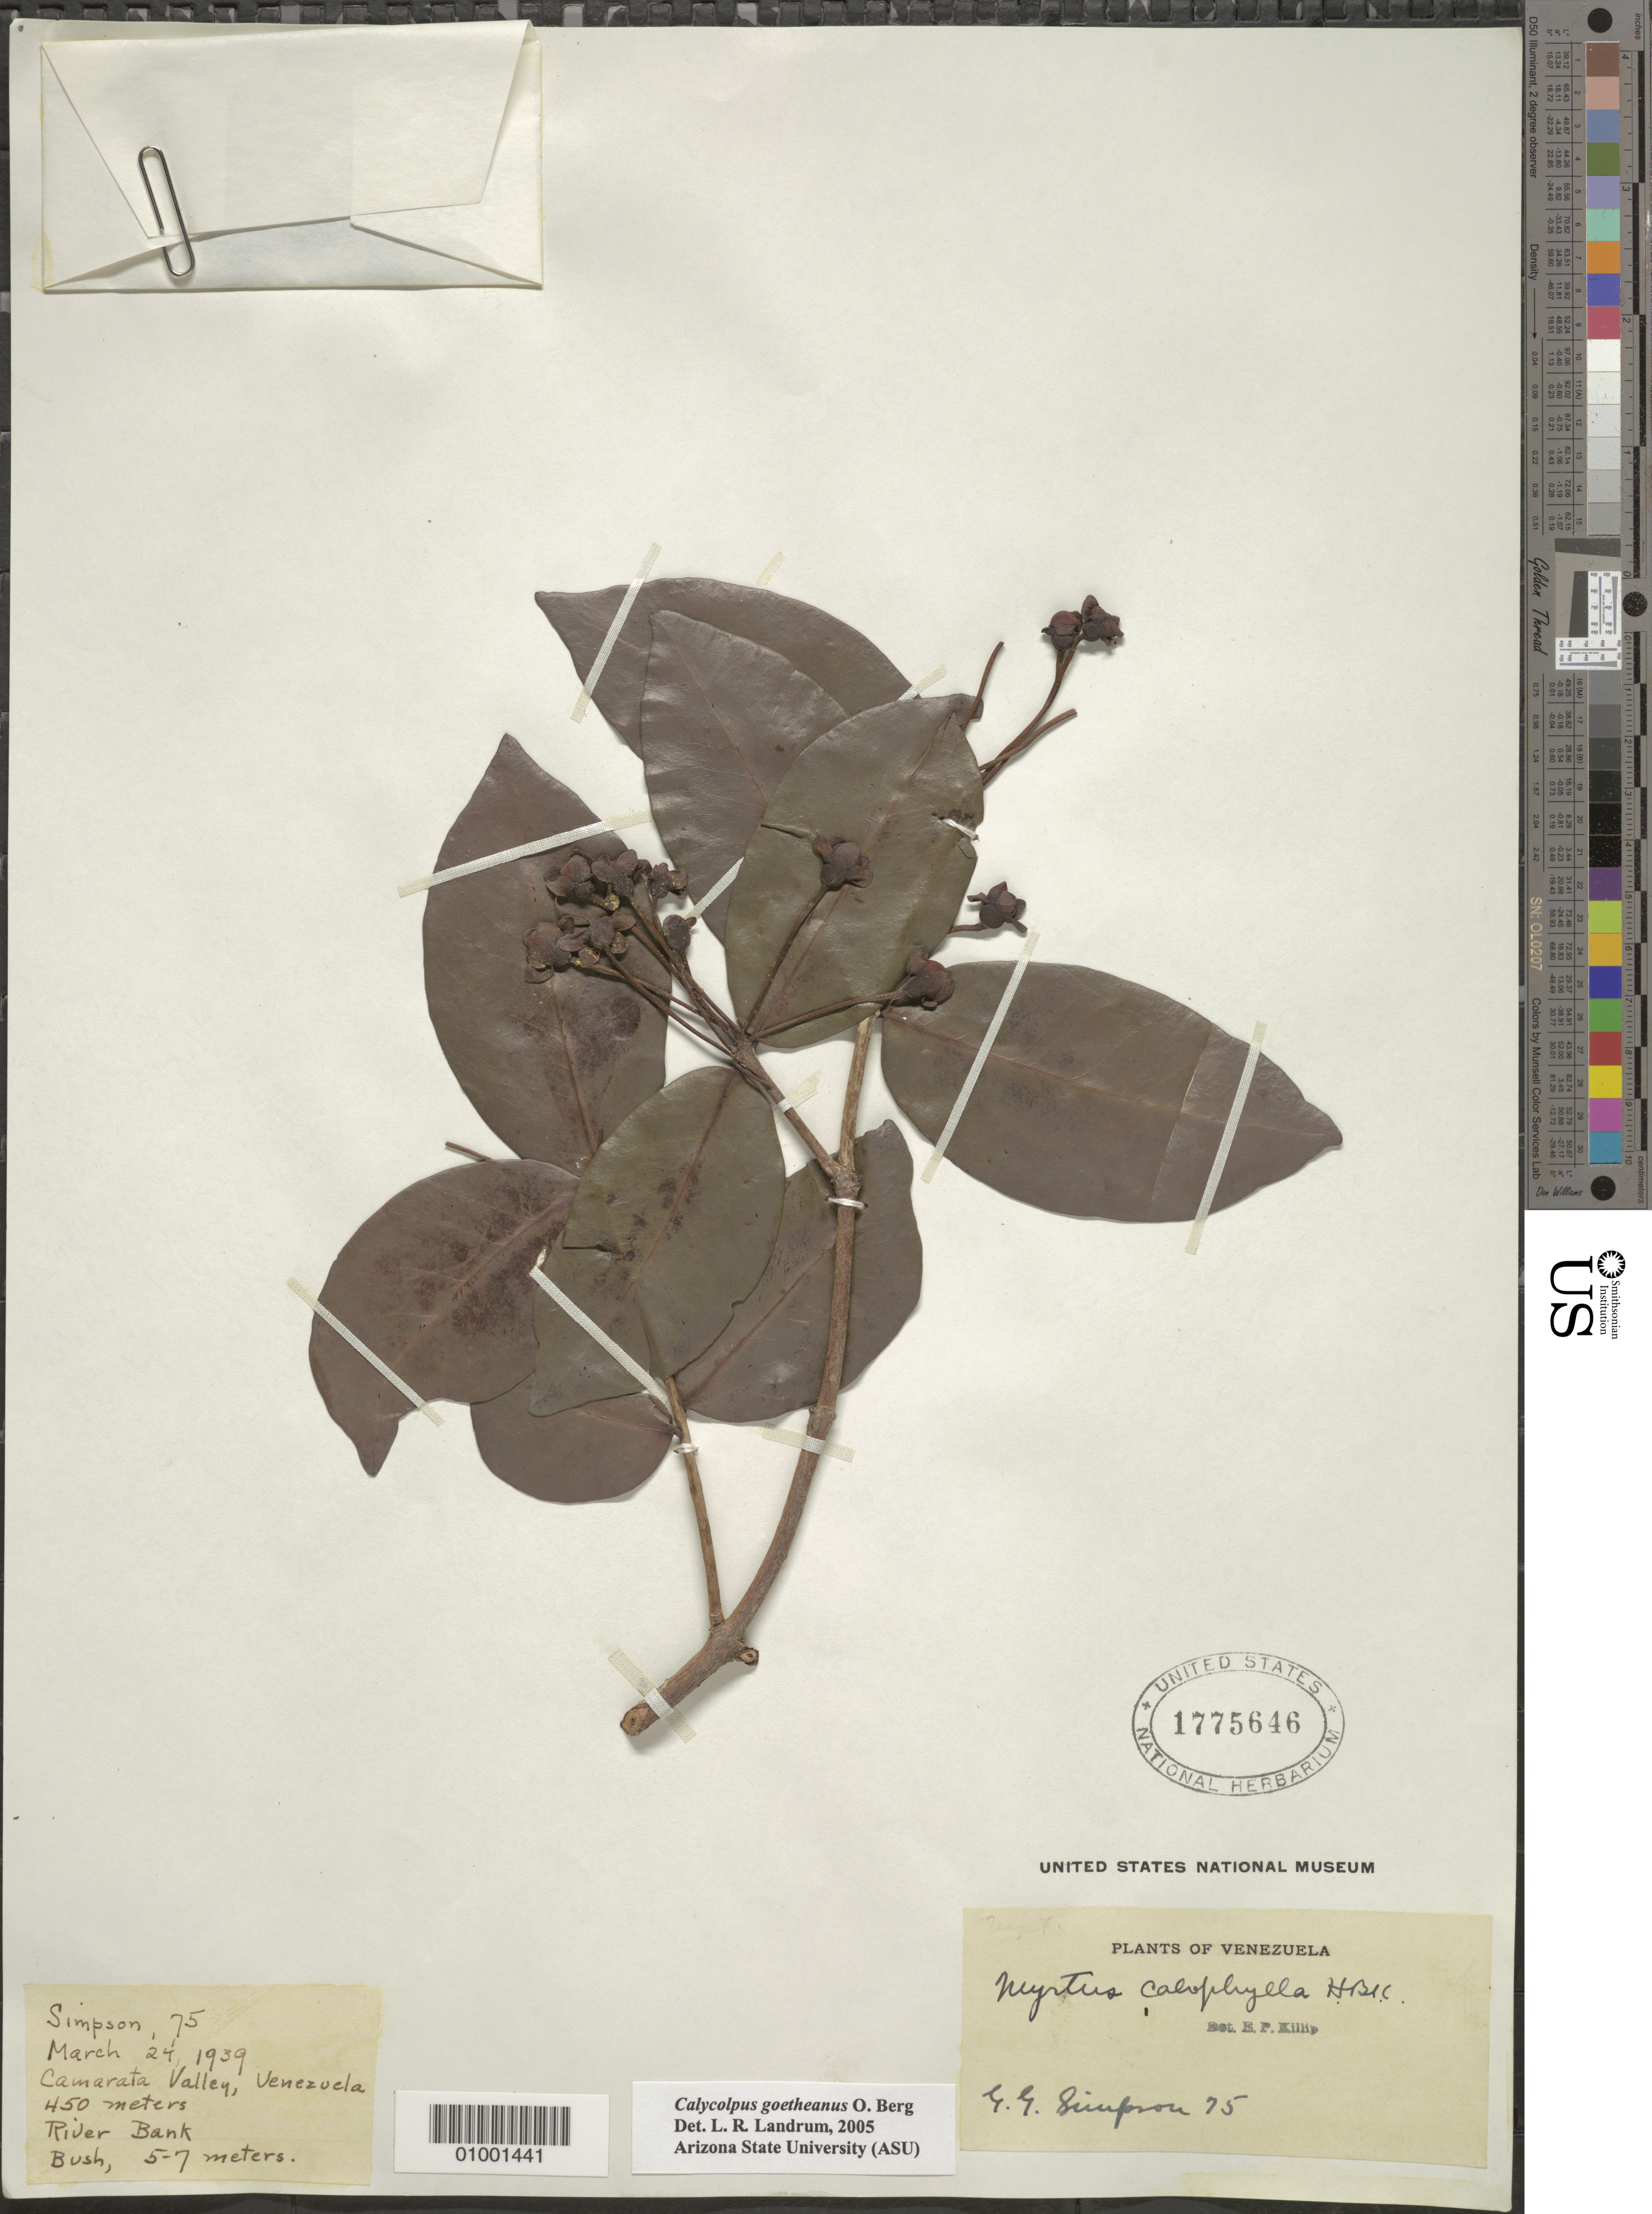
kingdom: Plantae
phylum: Tracheophyta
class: Magnoliopsida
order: Myrtales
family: Myrtaceae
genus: Calycolpus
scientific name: Calycolpus goetheanus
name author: (DC.) O. Berg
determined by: Landrum, L. R.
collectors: G. Simpson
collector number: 75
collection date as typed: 24-Mar-39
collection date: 1939-03-24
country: Venezuela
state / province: Bolívar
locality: Camarata Valley, River Bank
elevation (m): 450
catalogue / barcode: US 1775646